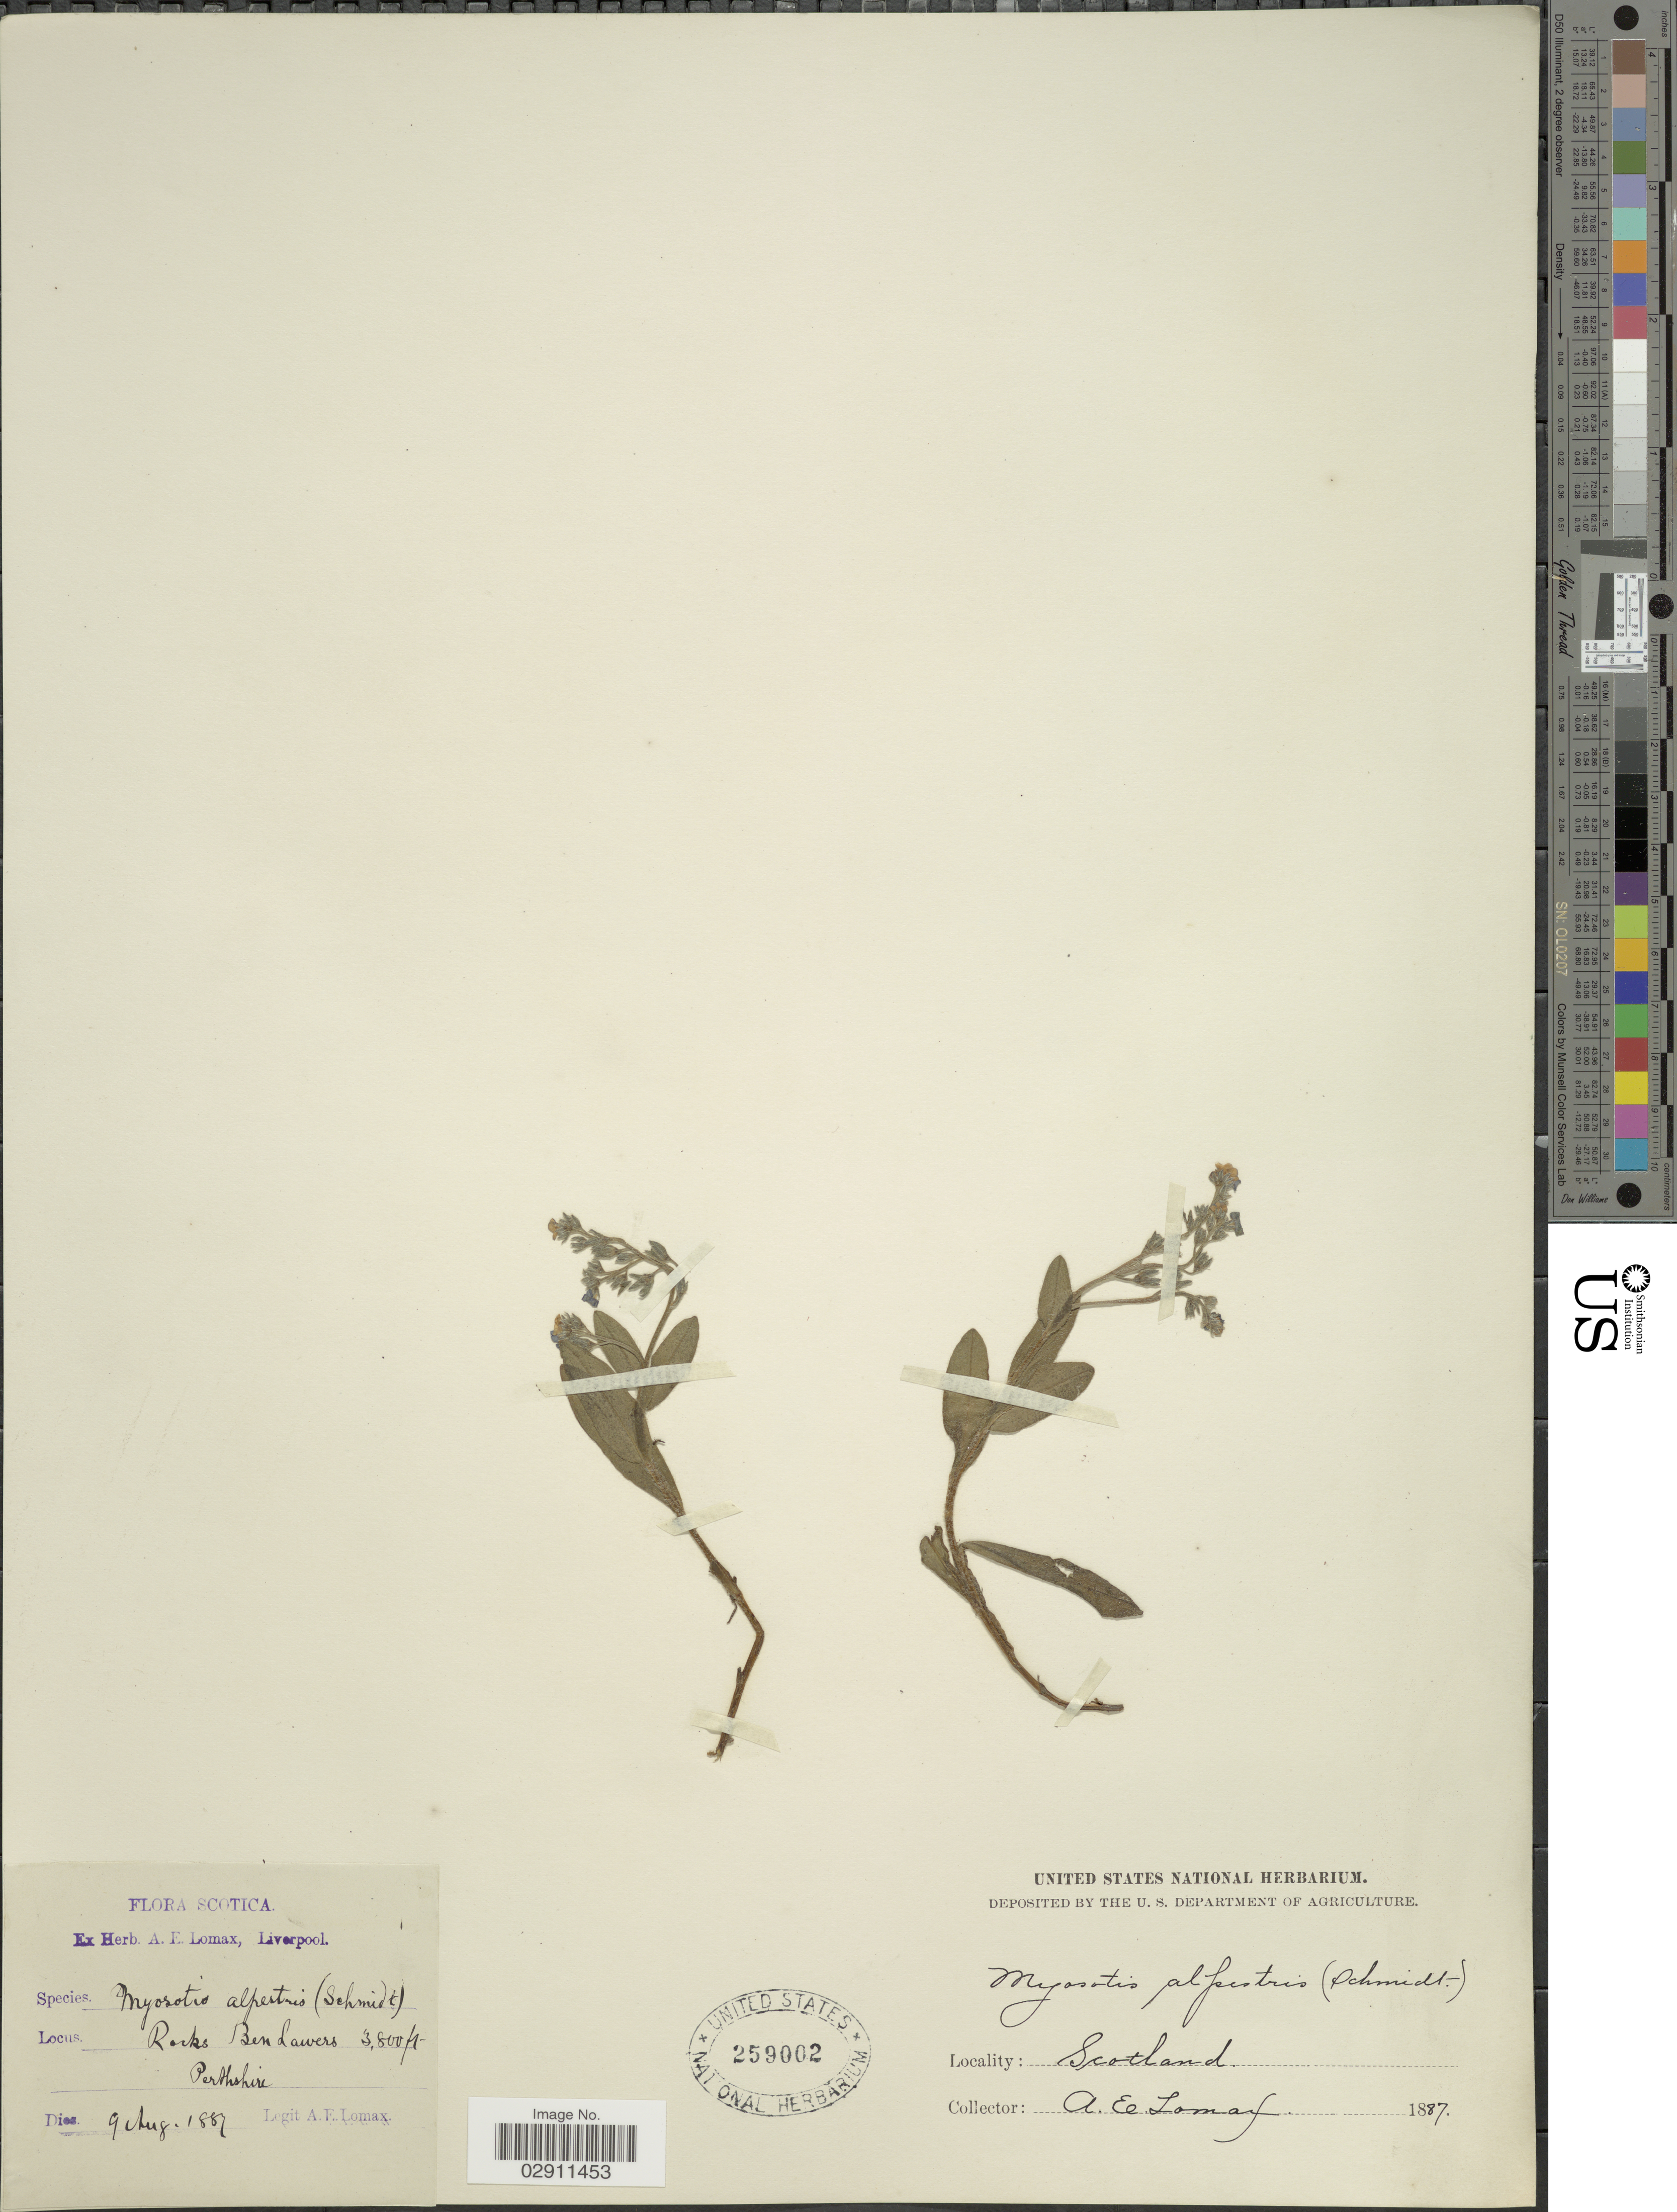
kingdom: Plantae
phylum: Tracheophyta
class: Magnoliopsida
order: Boraginales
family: Boraginaceae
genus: Myosotis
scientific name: Myosotis alpestris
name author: F.W. Schmidt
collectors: A. Lomax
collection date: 1887-08-09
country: United Kingdom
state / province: Scotland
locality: Ben Lawers, Pertshire.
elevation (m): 1158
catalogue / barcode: US 259002